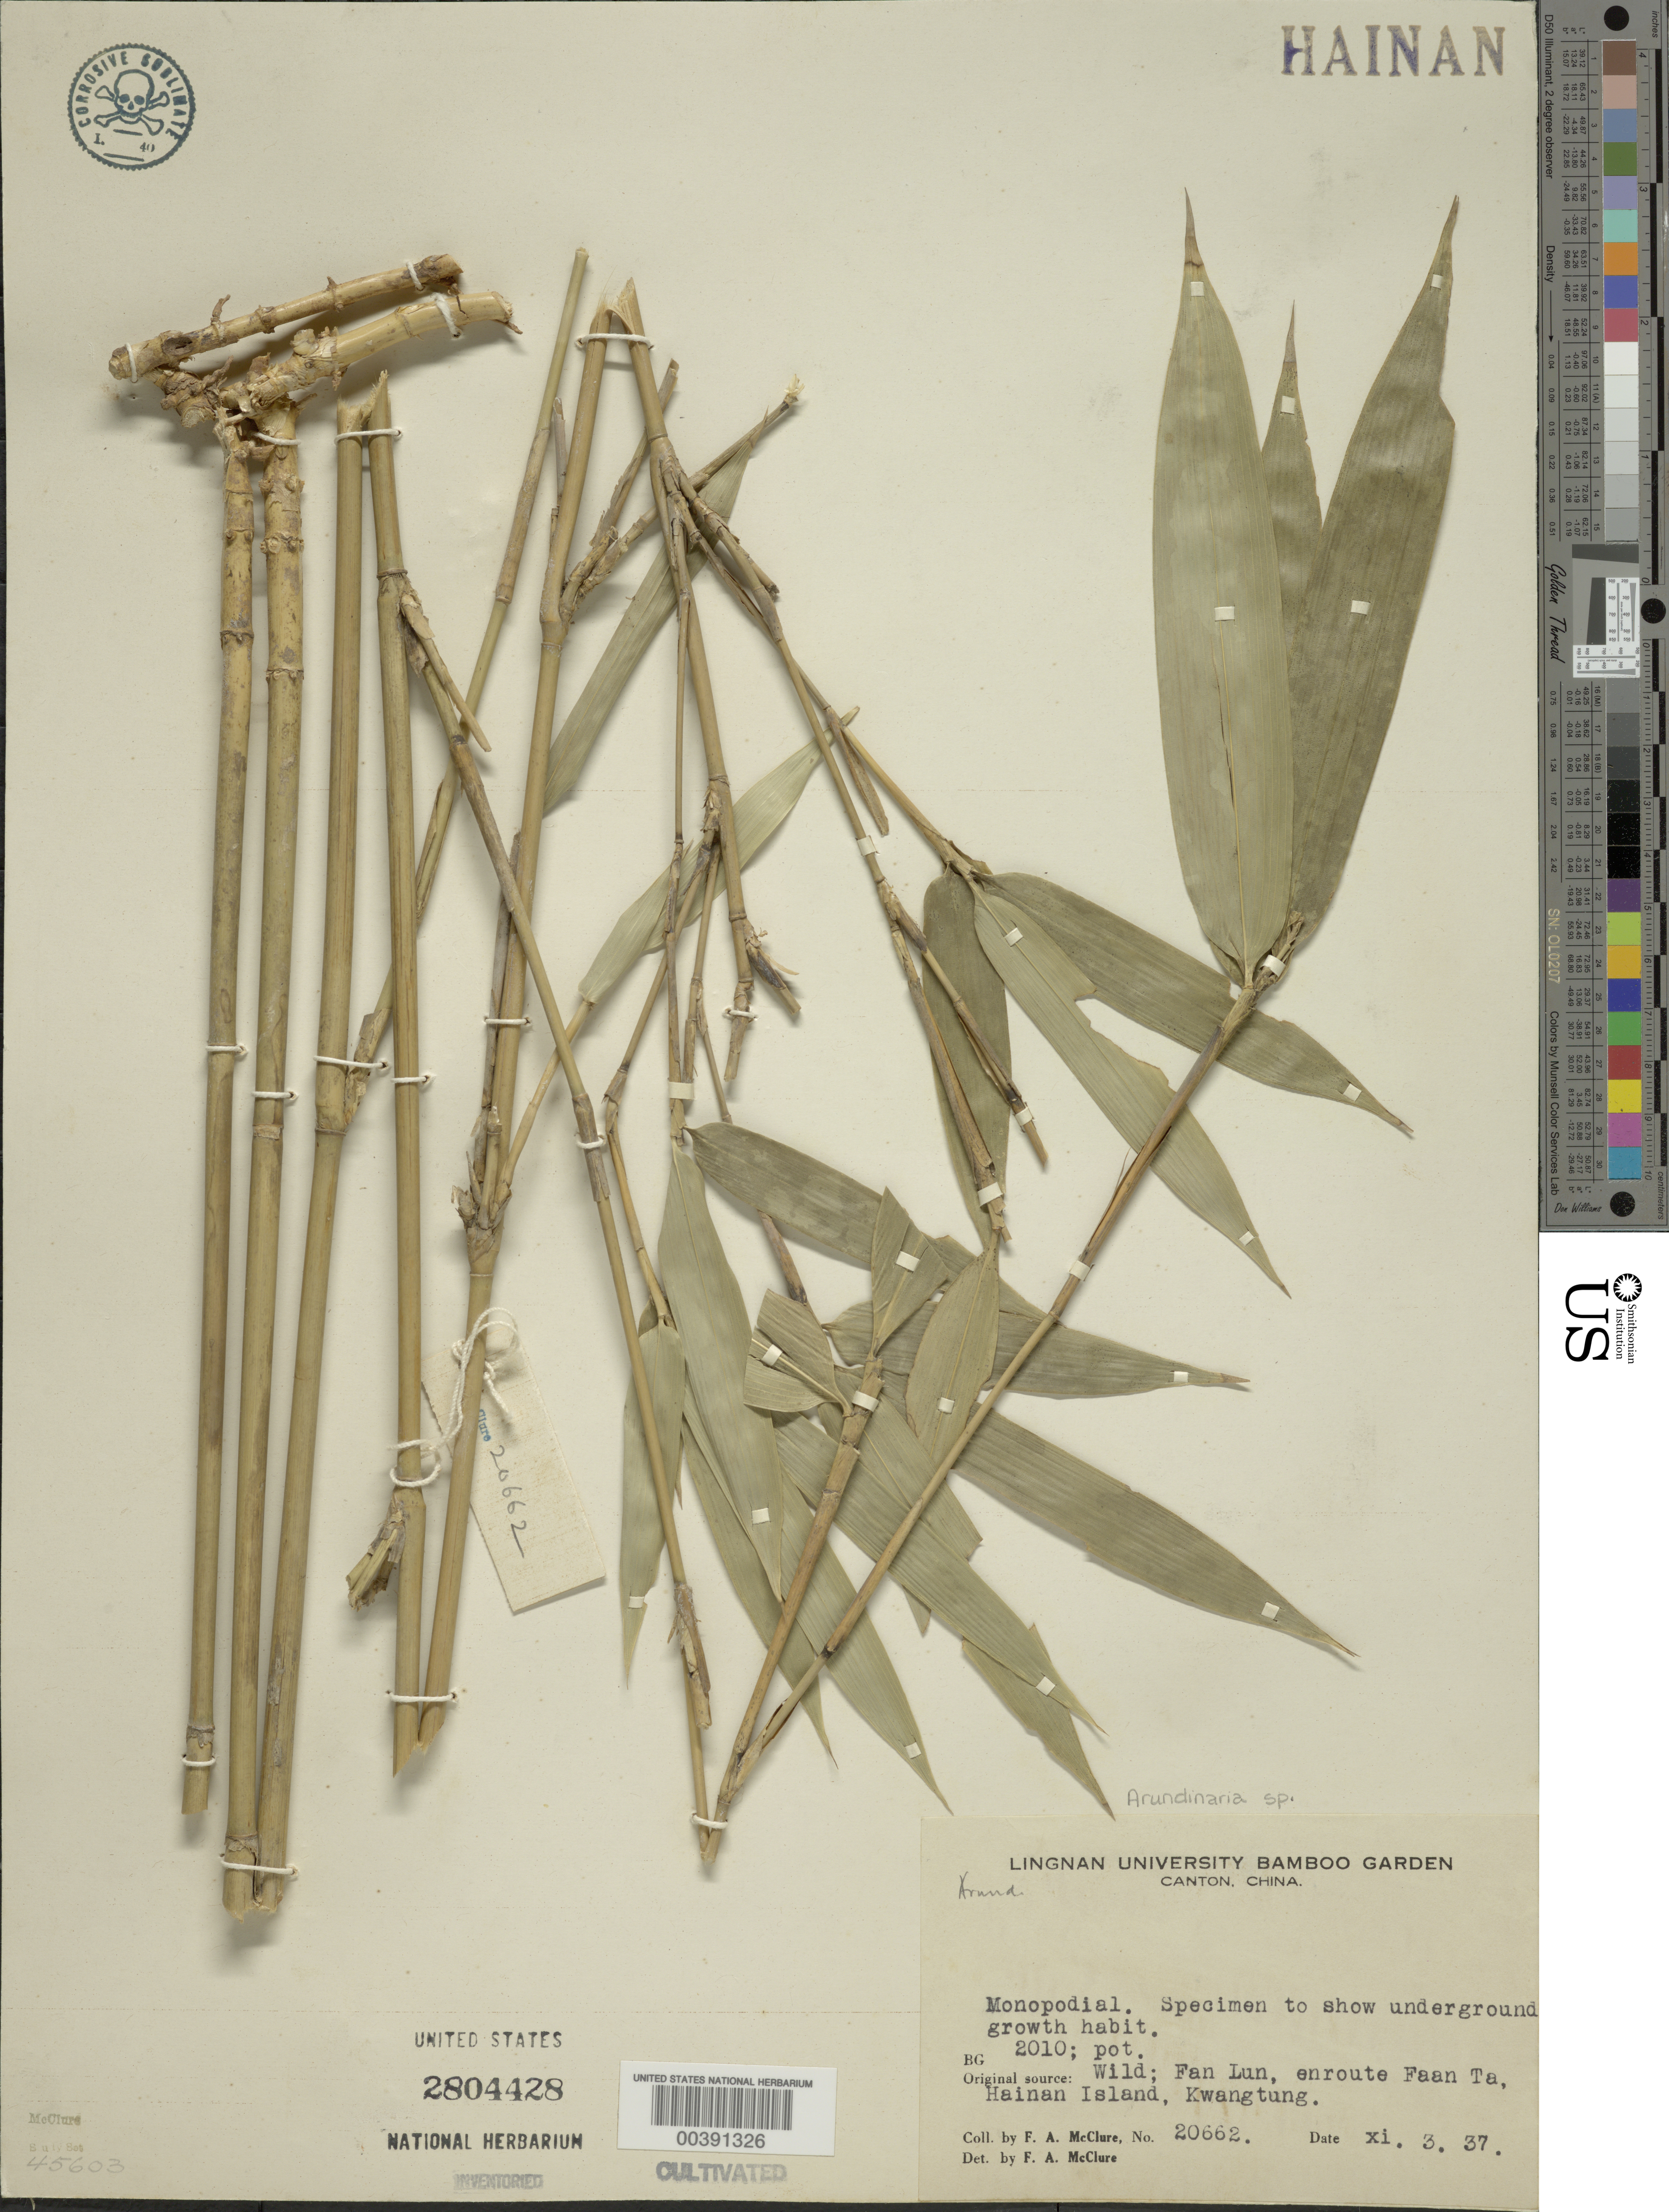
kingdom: Plantae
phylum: Tracheophyta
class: Liliopsida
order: Poales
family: Poaceae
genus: Arundinaria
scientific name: Arundinaria sp.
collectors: F. A. McClure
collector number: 20662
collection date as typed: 03 Nov 1937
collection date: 1937-11-03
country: China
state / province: Guangdong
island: Honam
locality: Lingnan univ. bg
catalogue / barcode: US 2804428